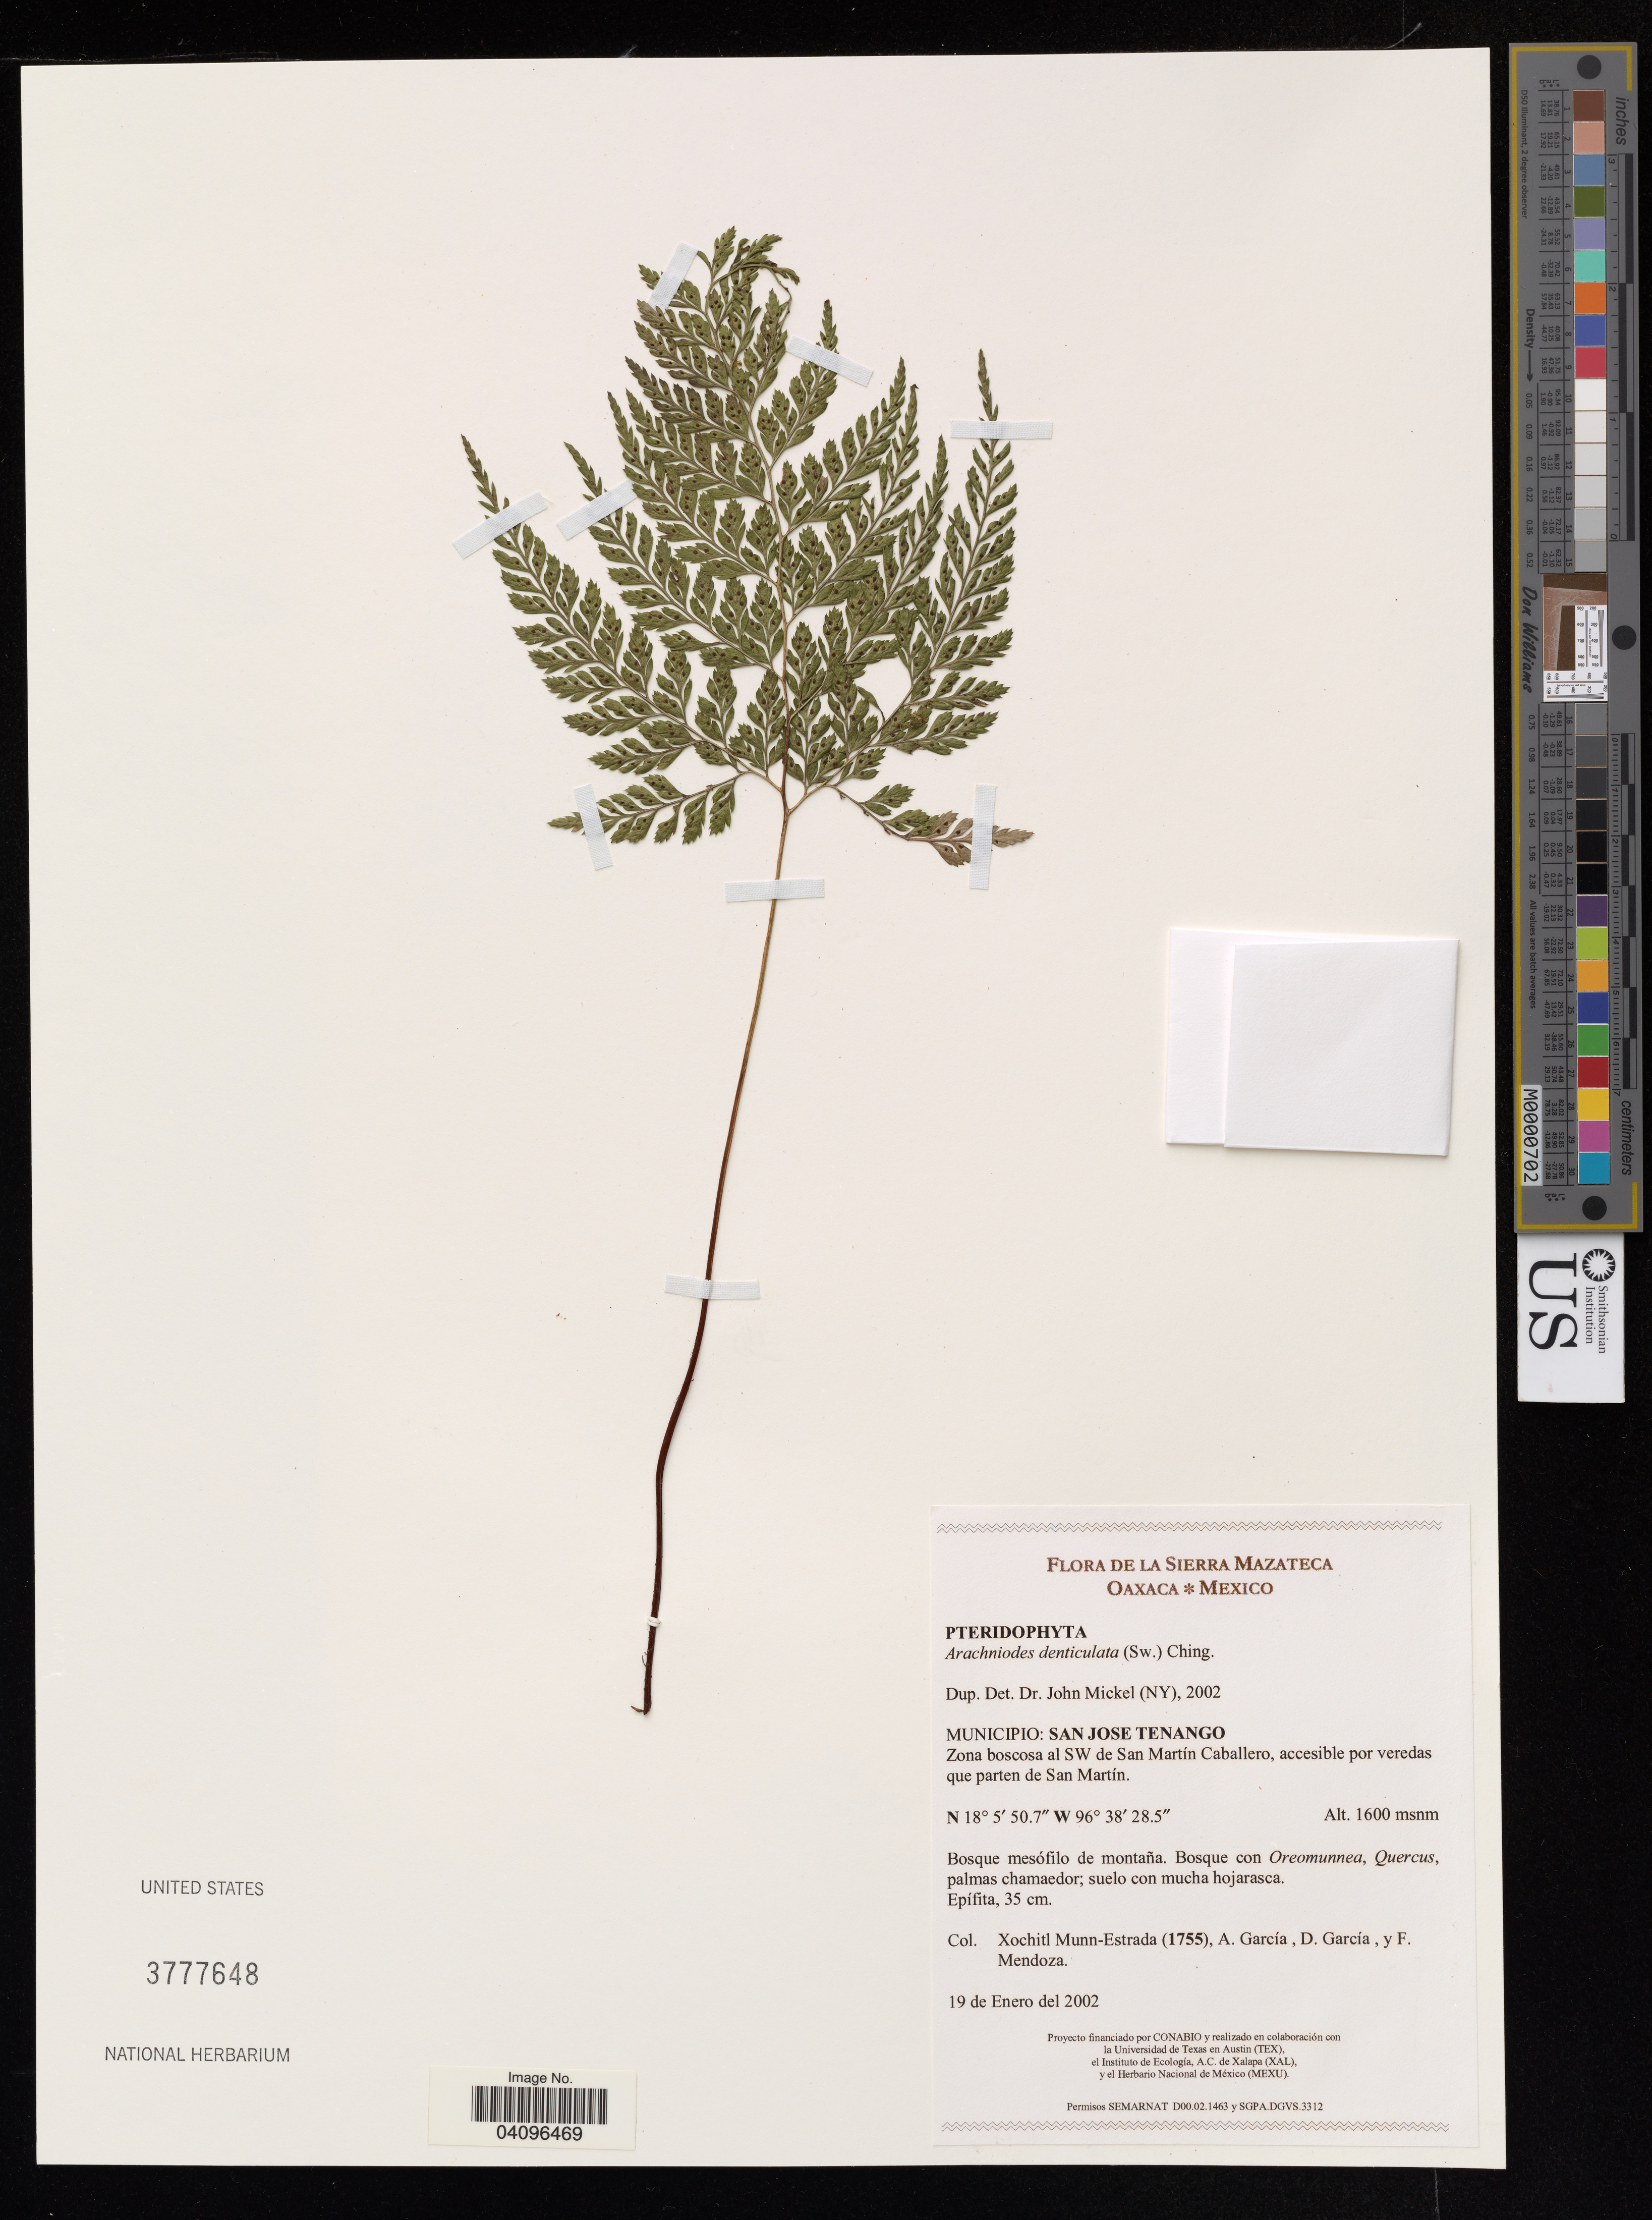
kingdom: Plantae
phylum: Tracheophyta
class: Polypodiopsida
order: Polypodiales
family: Dryopteridaceae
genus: Arachniodes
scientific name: Arachniodes denticulata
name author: (Sw.) Ching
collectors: X. Munn-Estrada, A. García, D. García & F. Mendoza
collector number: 1755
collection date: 2002-01-19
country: Mexico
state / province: Oaxaca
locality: Sierra Mazateca. Municipio: San Jose Tenango. Zona boscosa al SW de San Martín Caballero, accesible por veredas que parten de San Martín.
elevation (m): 1600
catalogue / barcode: US 3777648